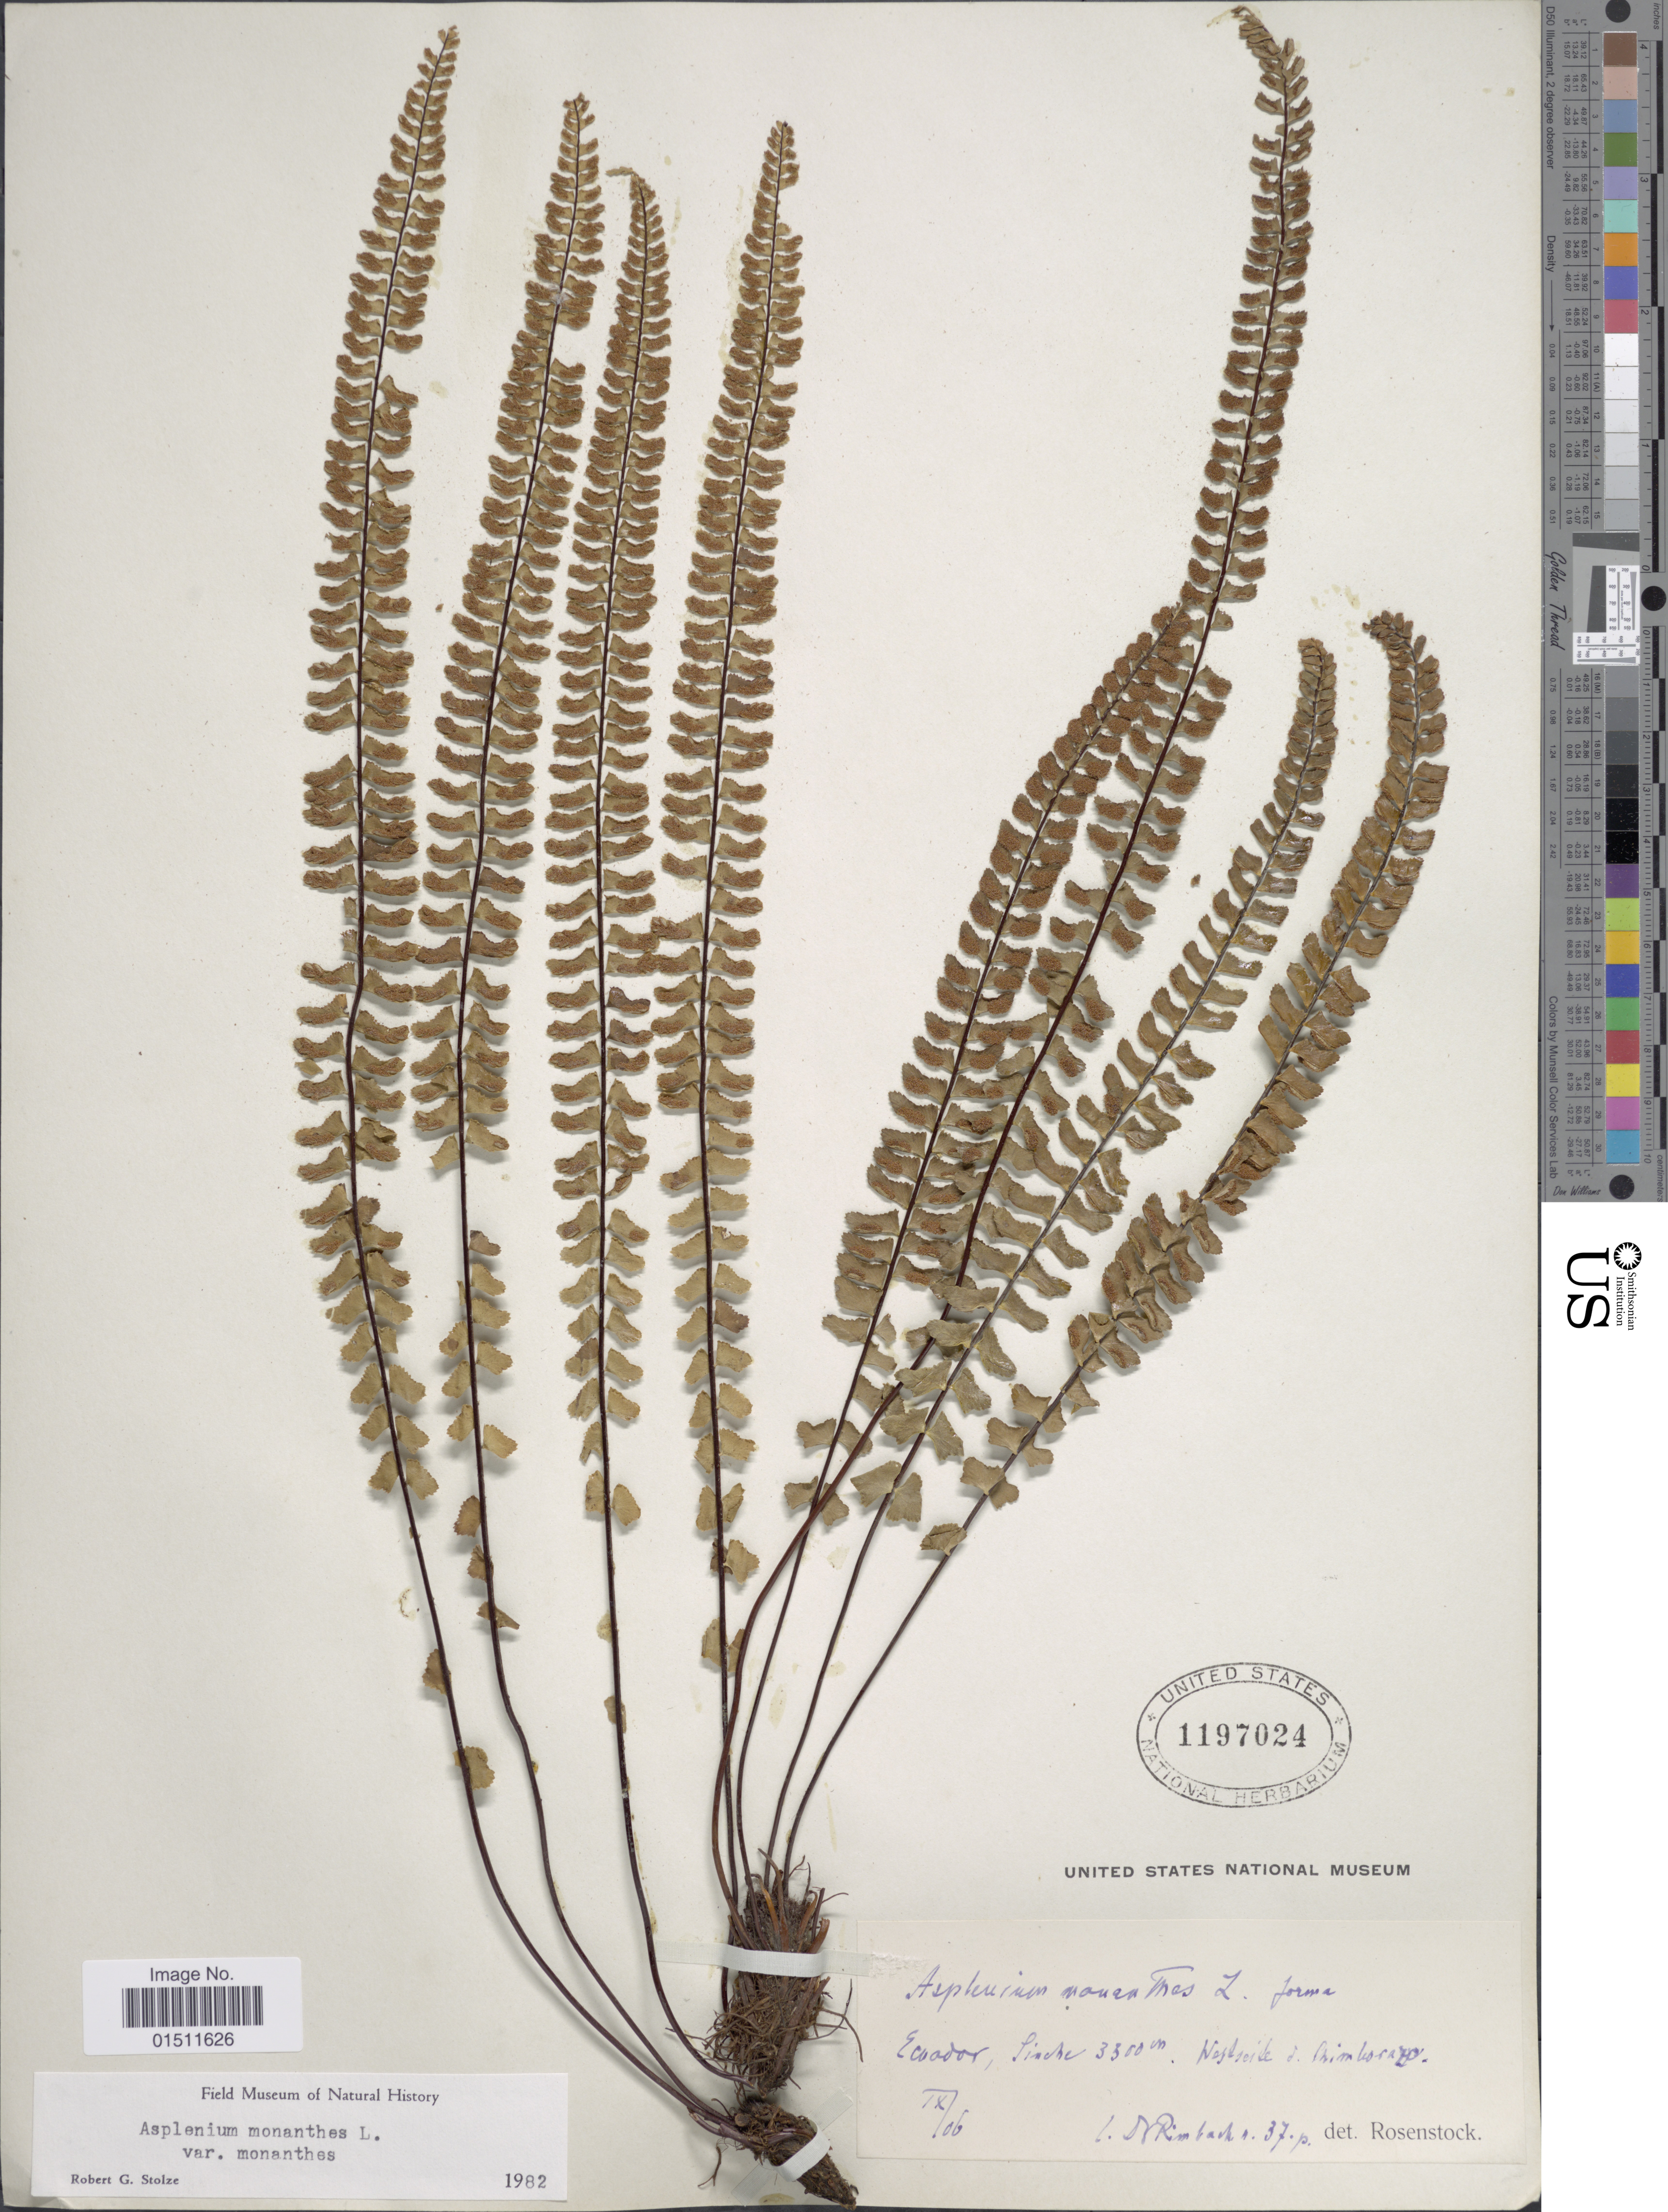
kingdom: Plantae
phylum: Tracheophyta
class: Polypodiopsida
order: Polypodiales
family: Aspleniaceae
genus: Asplenium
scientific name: Asplenium monanthes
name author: L.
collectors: Rimbach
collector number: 37p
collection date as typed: Transcribed d/m/y: /9/6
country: Ecuador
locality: Sinche, Westseite d. Chimborazo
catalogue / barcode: US 1197024